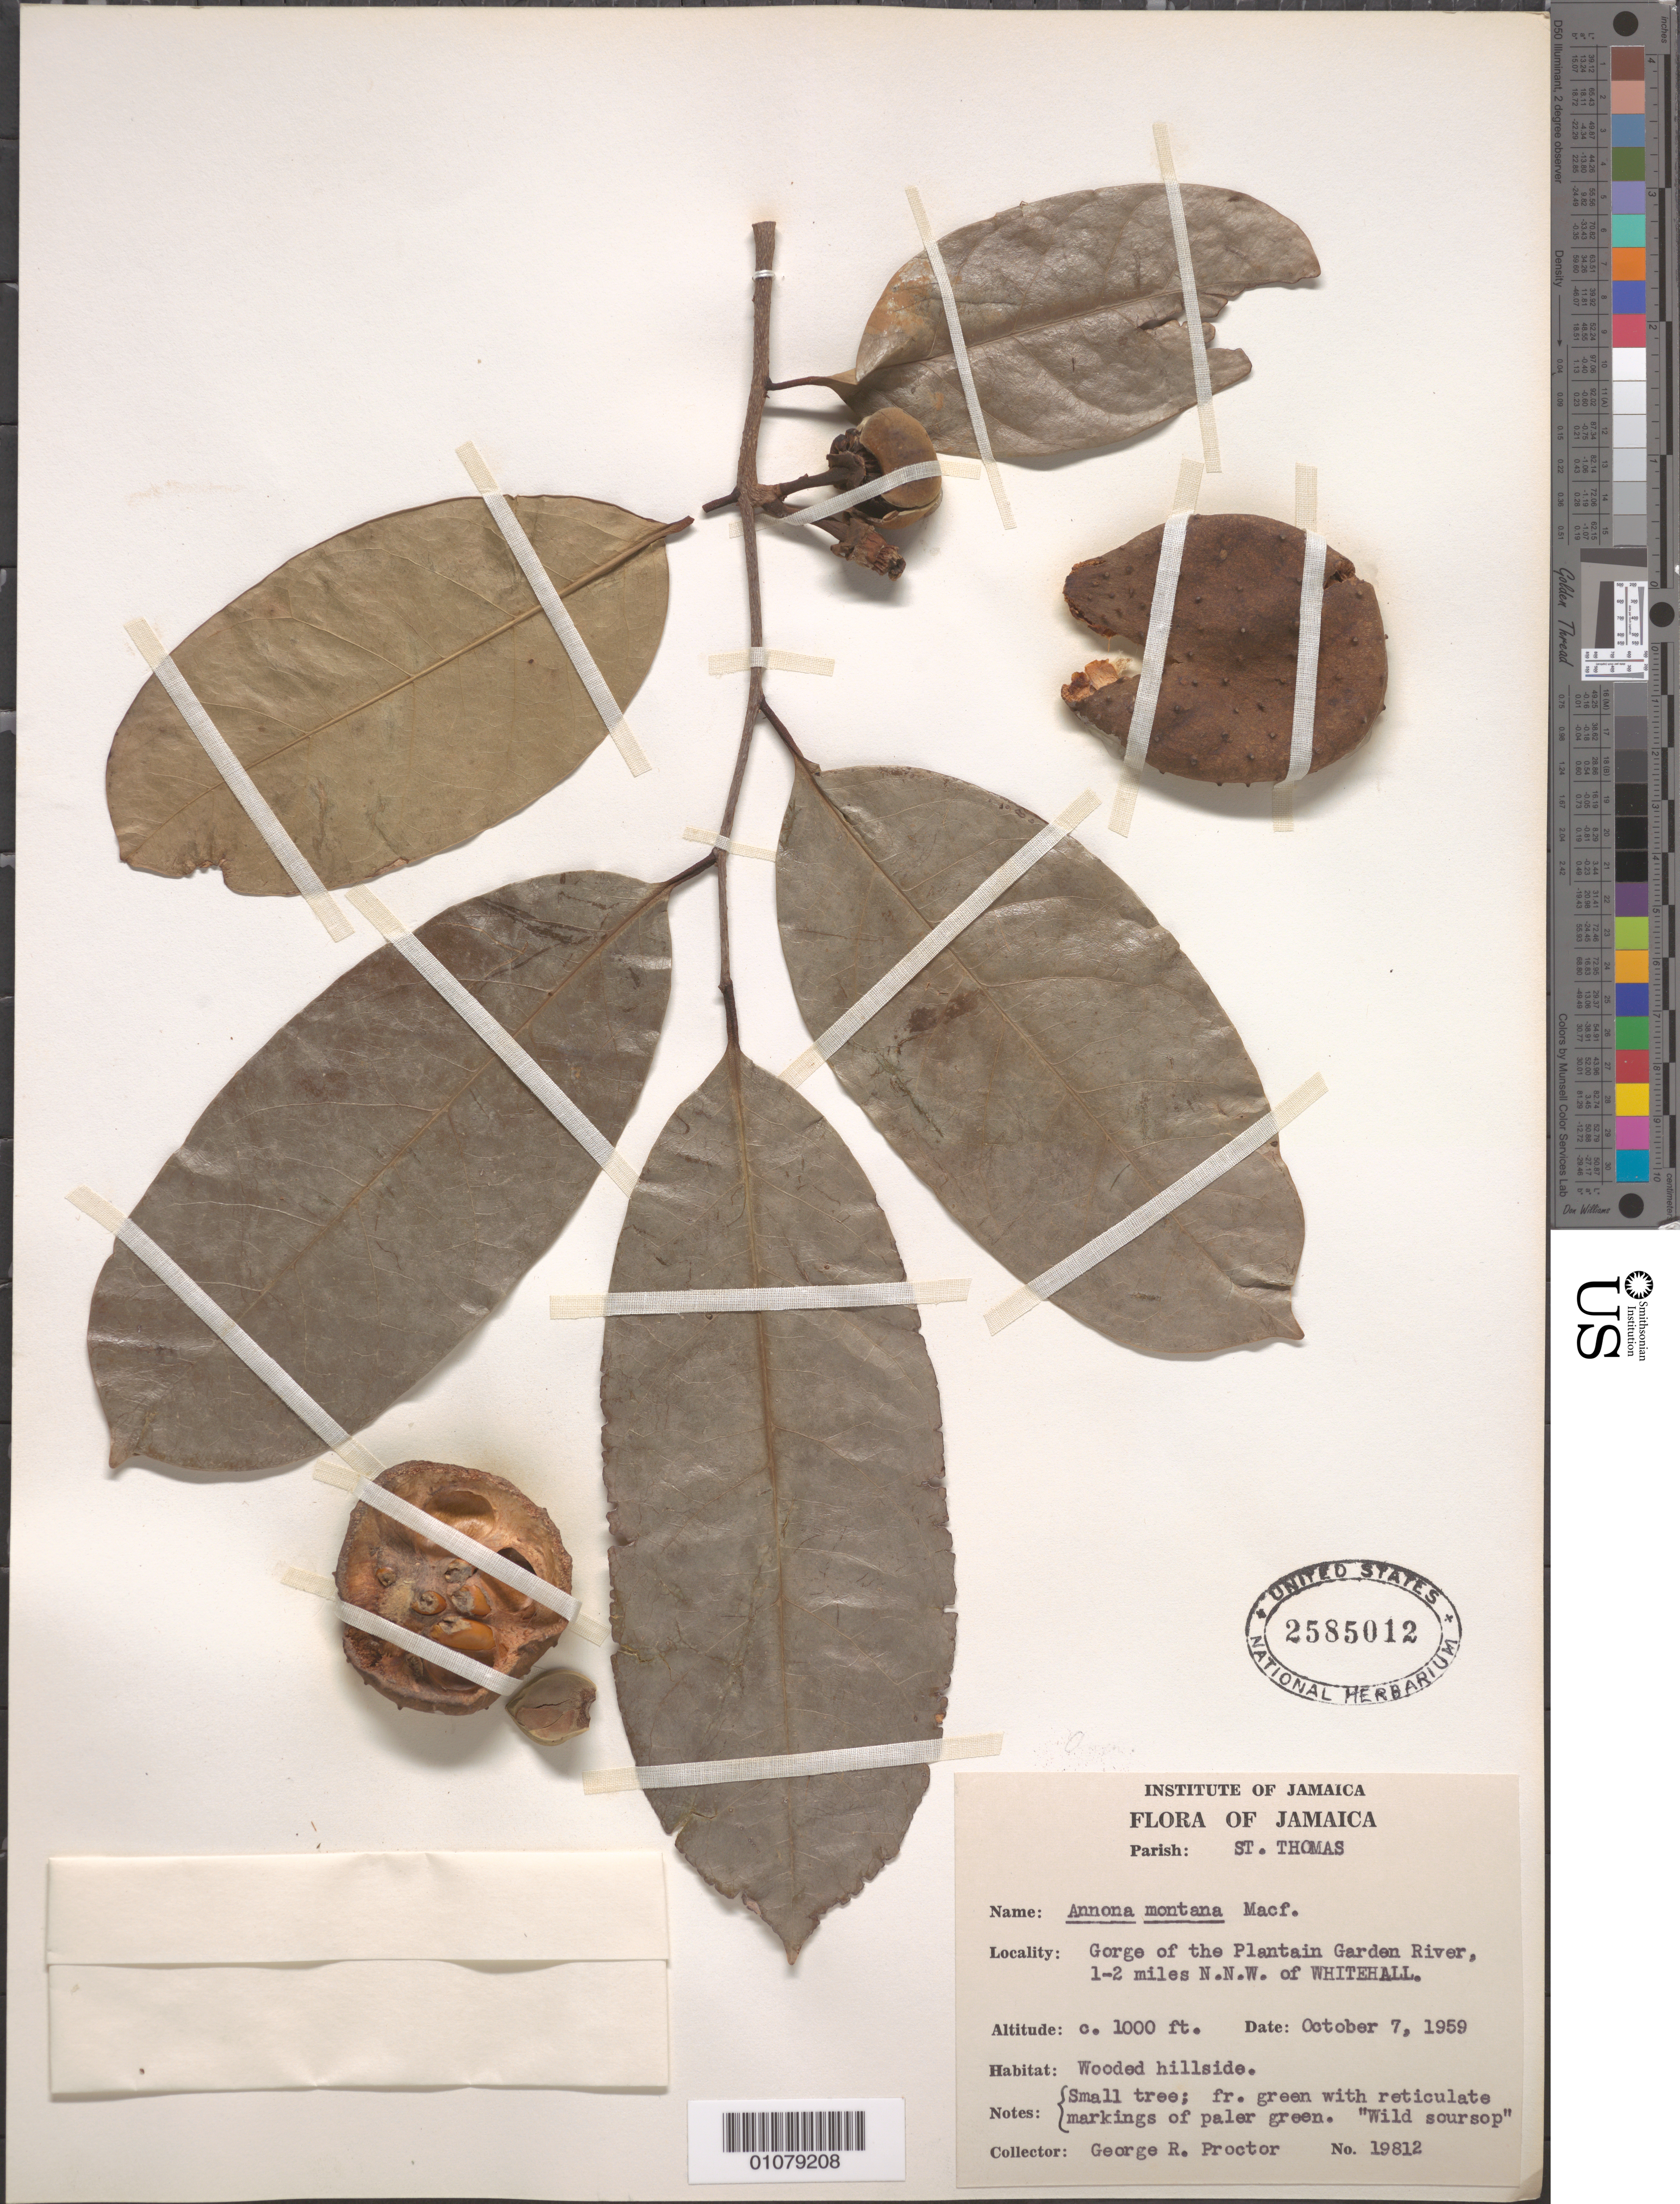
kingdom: Plantae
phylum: Tracheophyta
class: Magnoliopsida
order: Magnoliales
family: Annonaceae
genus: Annona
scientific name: Annona montana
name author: Macfad.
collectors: G. R. Proctor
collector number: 19812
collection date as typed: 07 Oct 1959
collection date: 1959-10-07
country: Jamaica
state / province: Saint Thomas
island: Jamaica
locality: Gorge of the Plantain Garden River, 1-2 miles N.N.W. of Whitehall.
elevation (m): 305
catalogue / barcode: US 2585012